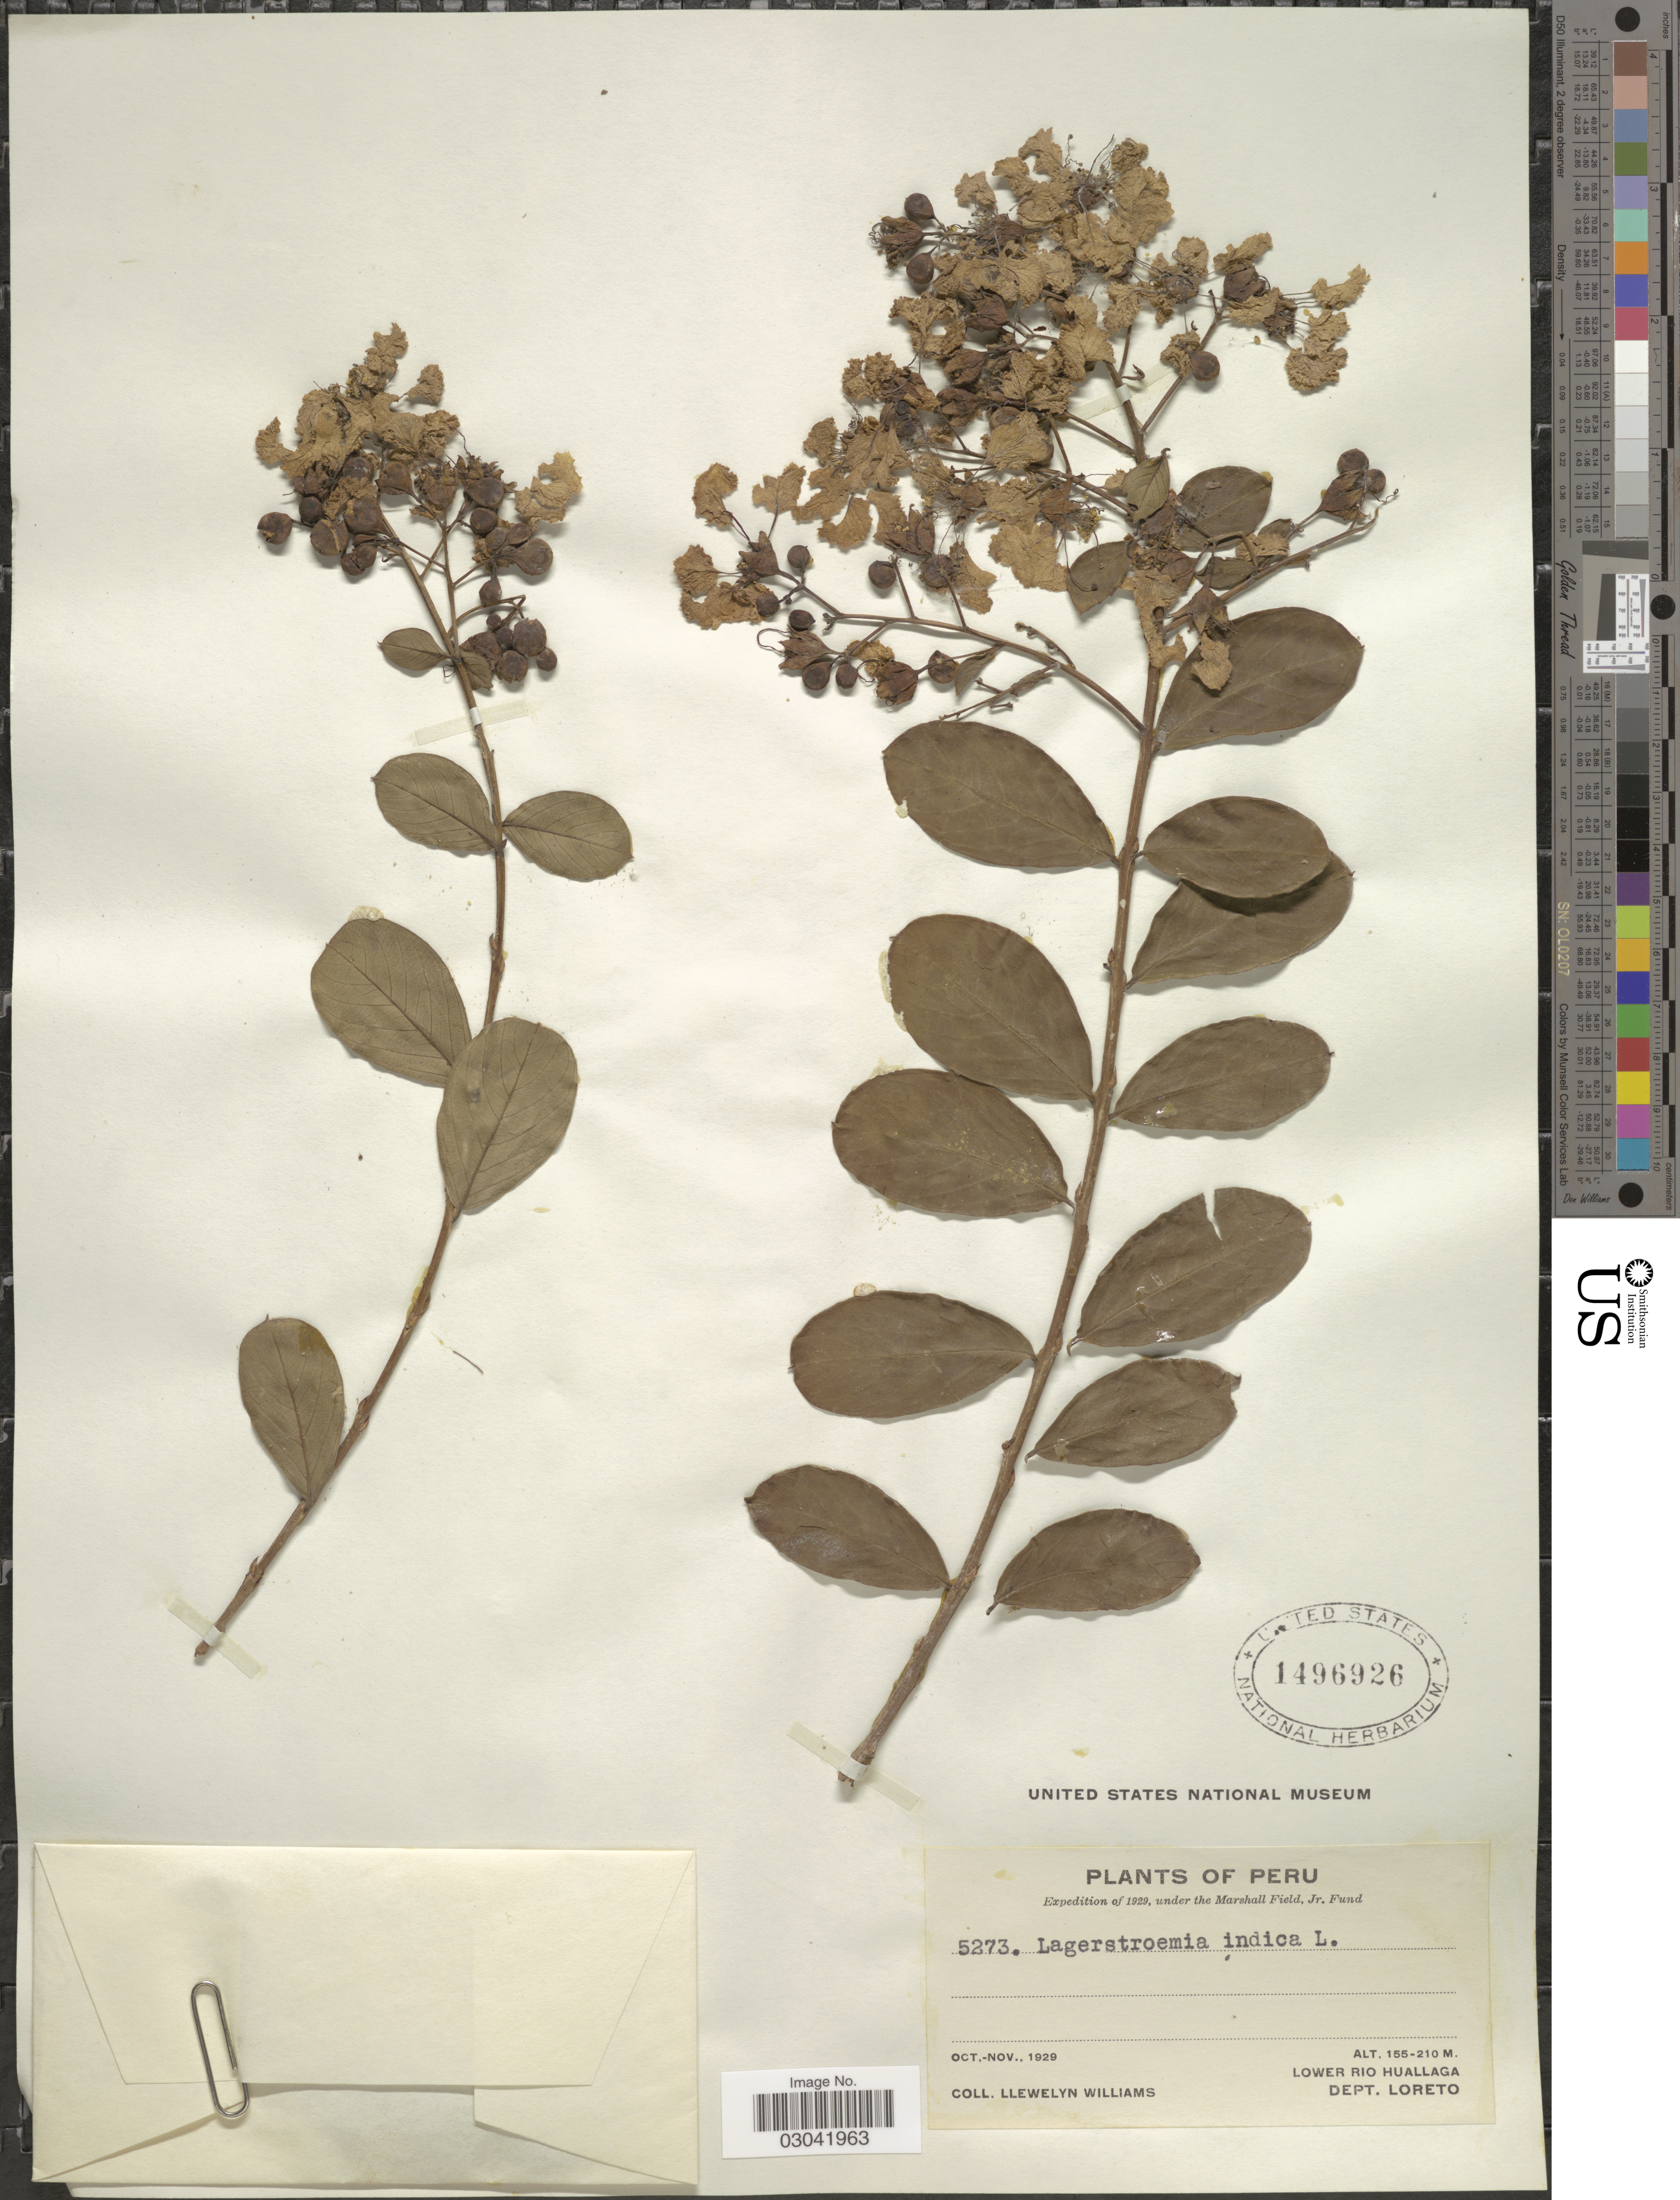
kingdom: Plantae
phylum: Tracheophyta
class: Magnoliopsida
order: Myrtales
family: Lythraceae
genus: Lagerstroemia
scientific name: Lagerstroemia indica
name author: L.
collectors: Ll. Williams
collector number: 5273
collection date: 1929-10/1929-11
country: Peru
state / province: Loreto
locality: Lower Rio Huallaga Dept. Loreto.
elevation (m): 155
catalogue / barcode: US 1496926